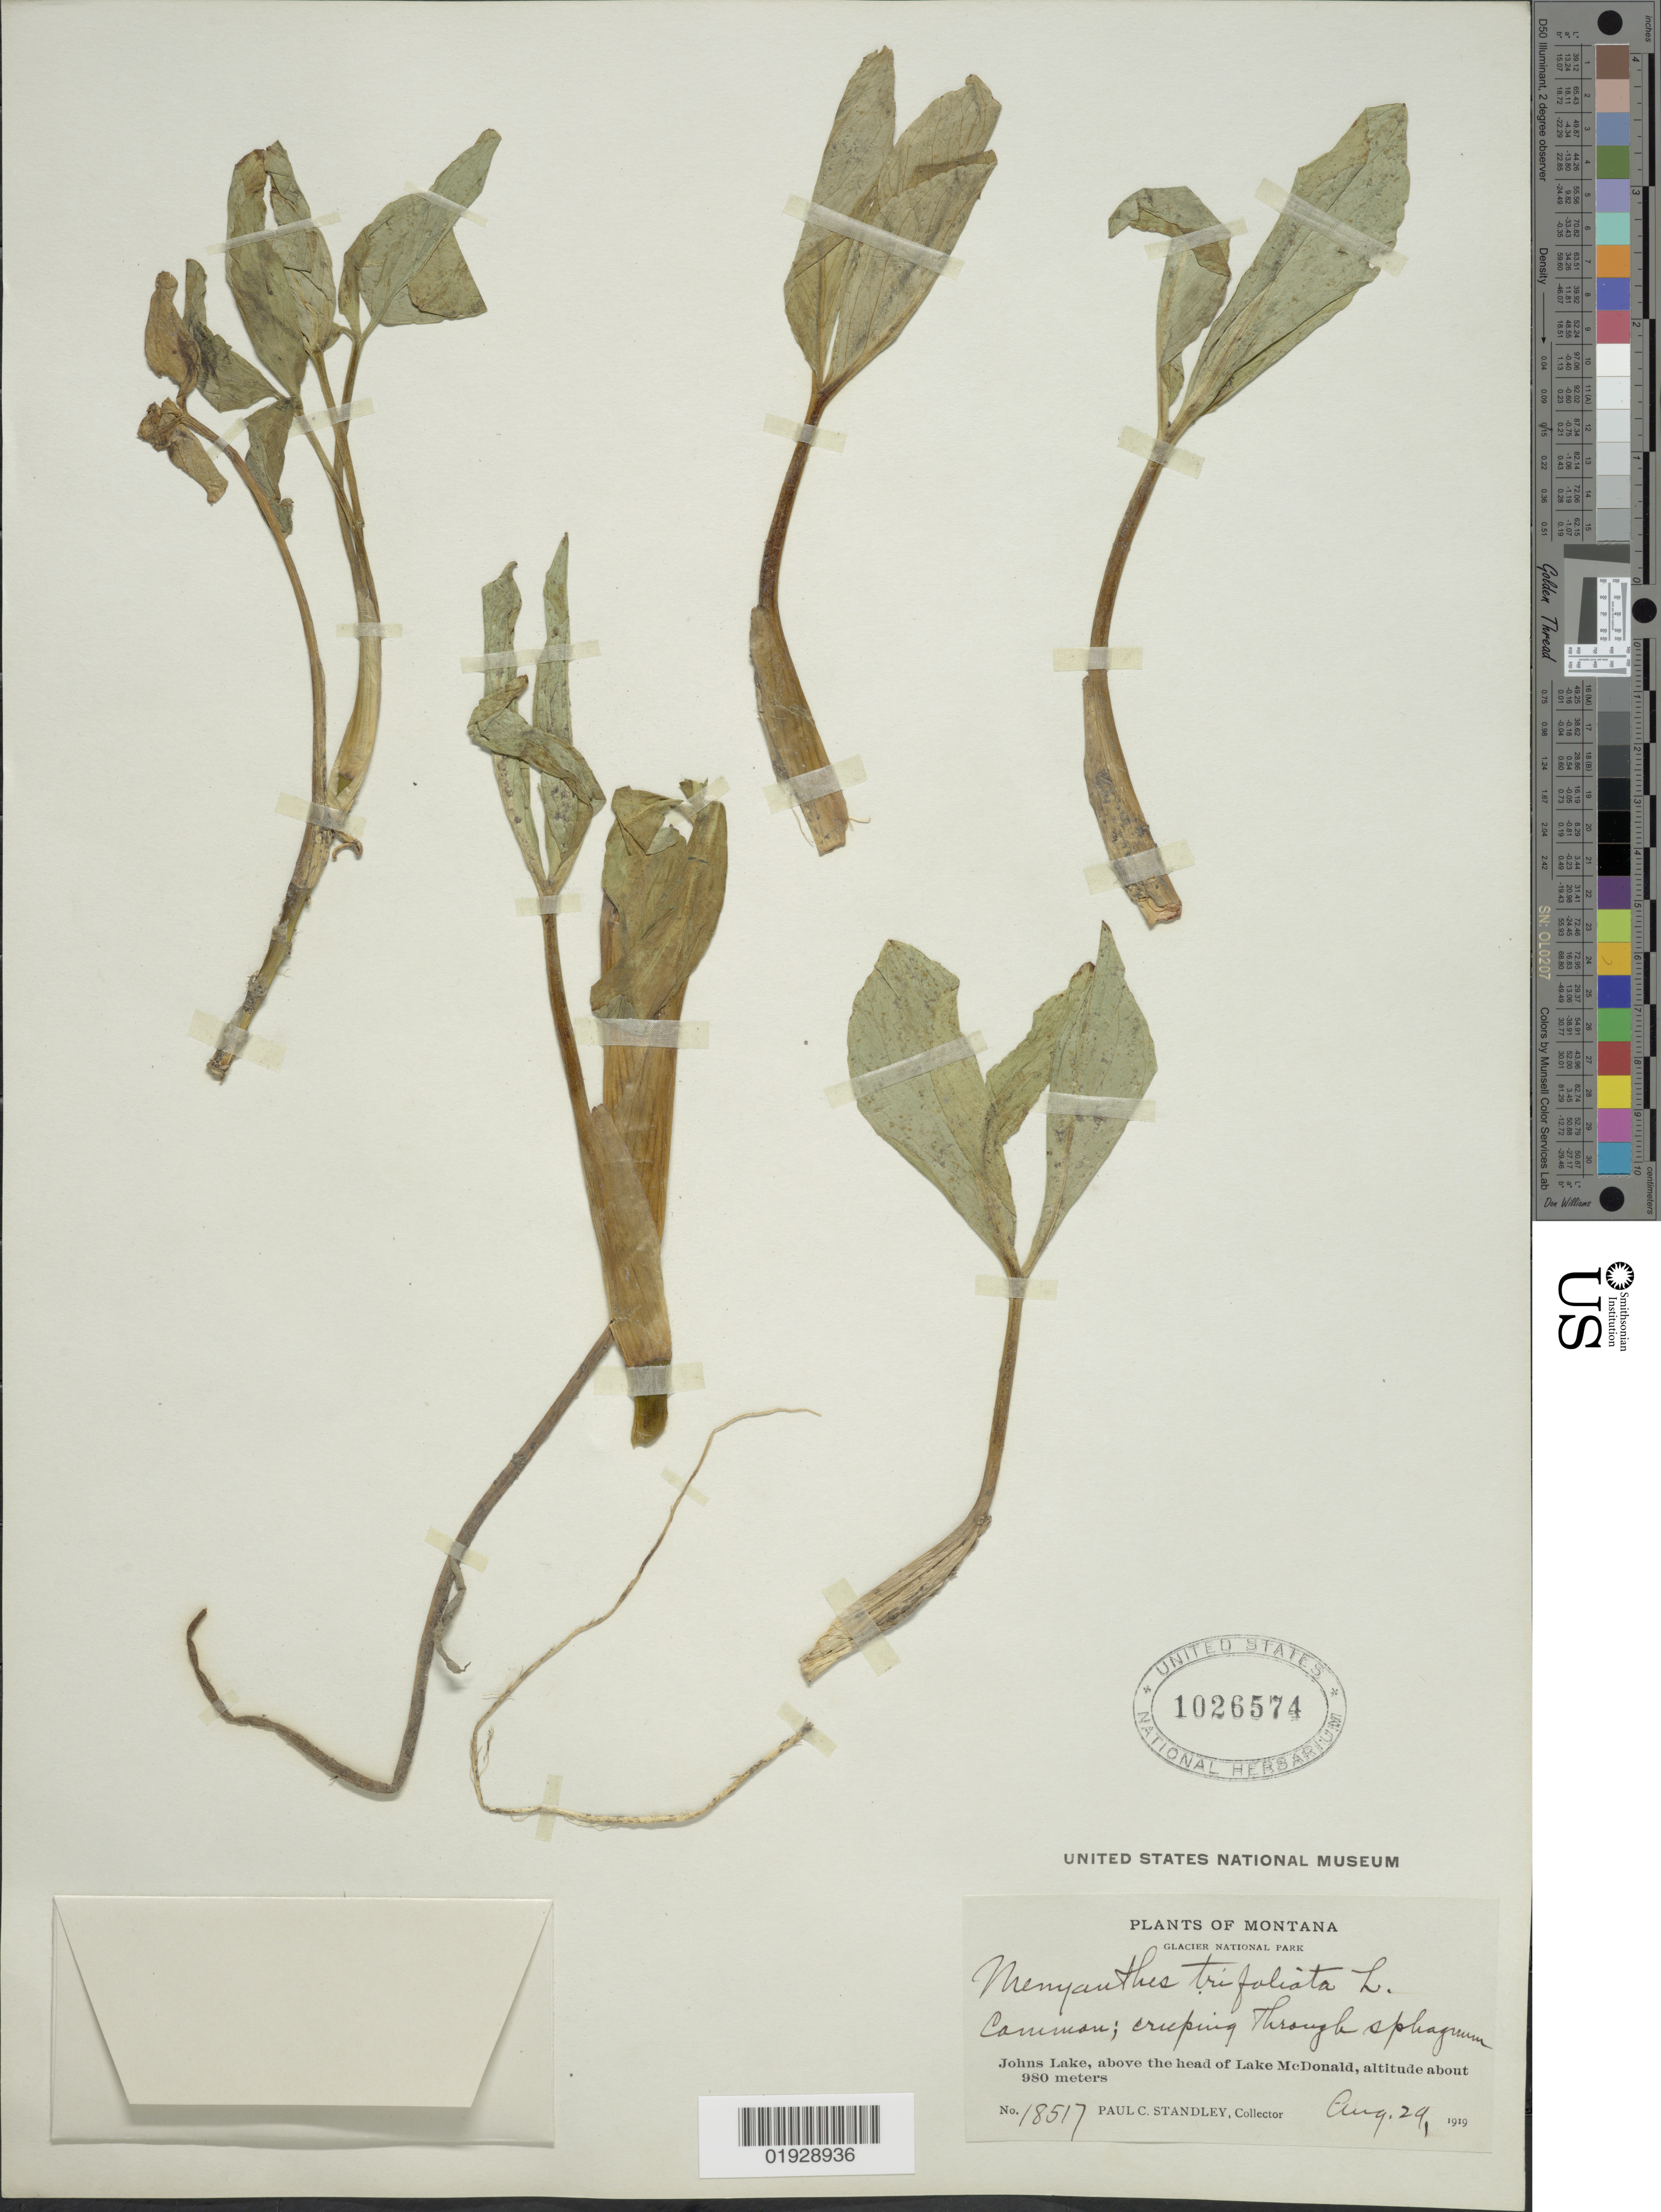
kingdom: Plantae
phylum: Tracheophyta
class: Magnoliopsida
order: Asterales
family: Menyanthaceae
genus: Menyanthes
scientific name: Menyanthes trifoliata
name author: L.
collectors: P. C. Standley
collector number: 18517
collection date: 1919-08-29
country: United States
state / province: Montana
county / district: Flathead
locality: Glacier National Park, Johns Lake, above the head of Lake McDonald.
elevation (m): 980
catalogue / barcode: US 1026574